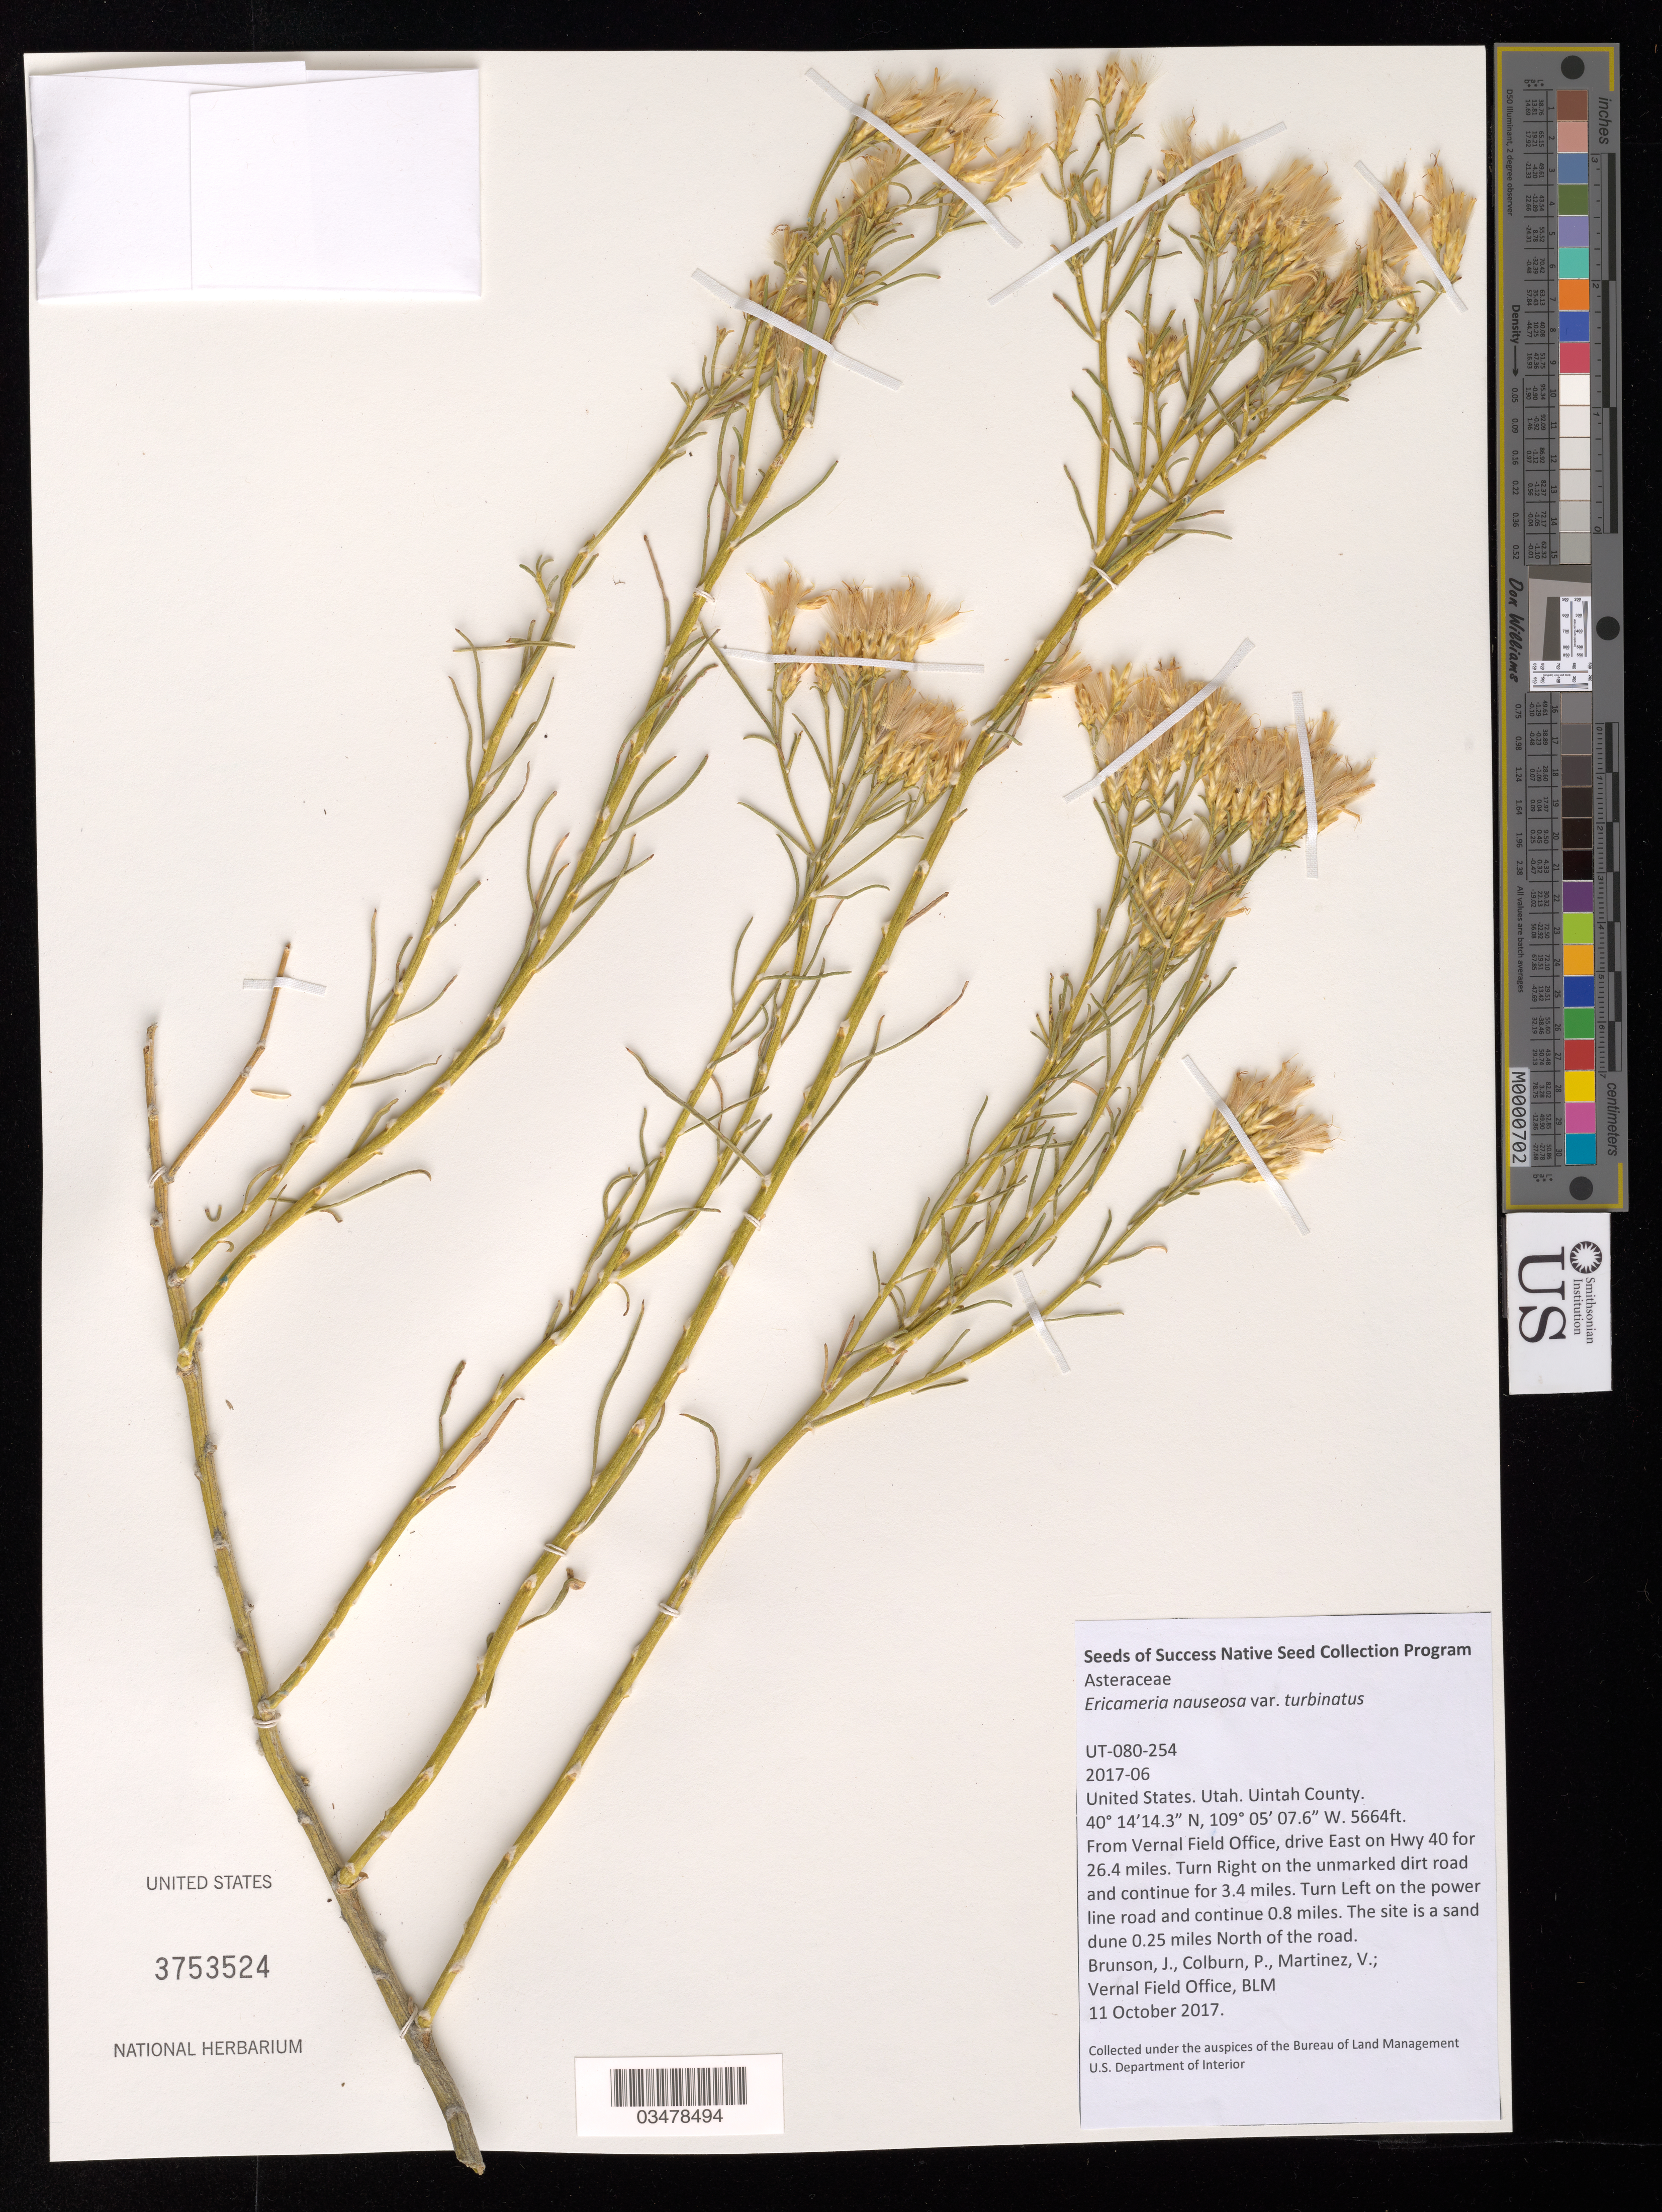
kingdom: Plantae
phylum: Tracheophyta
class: Magnoliopsida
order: Asterales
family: Asteraceae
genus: Ericameria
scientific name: Ericameria nauseosa var. turbinata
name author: (M.E. Jones) G.L. Nesom & G.I. Baird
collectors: J. Brunson, V. Martinez & P. Colburn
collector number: UT080-254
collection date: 2017-10-11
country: United States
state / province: Utah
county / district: Unitah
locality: Snake John Wash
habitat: Inter-mountain Basins Big Sagebrush Shrubland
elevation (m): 1726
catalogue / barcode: US 3753524